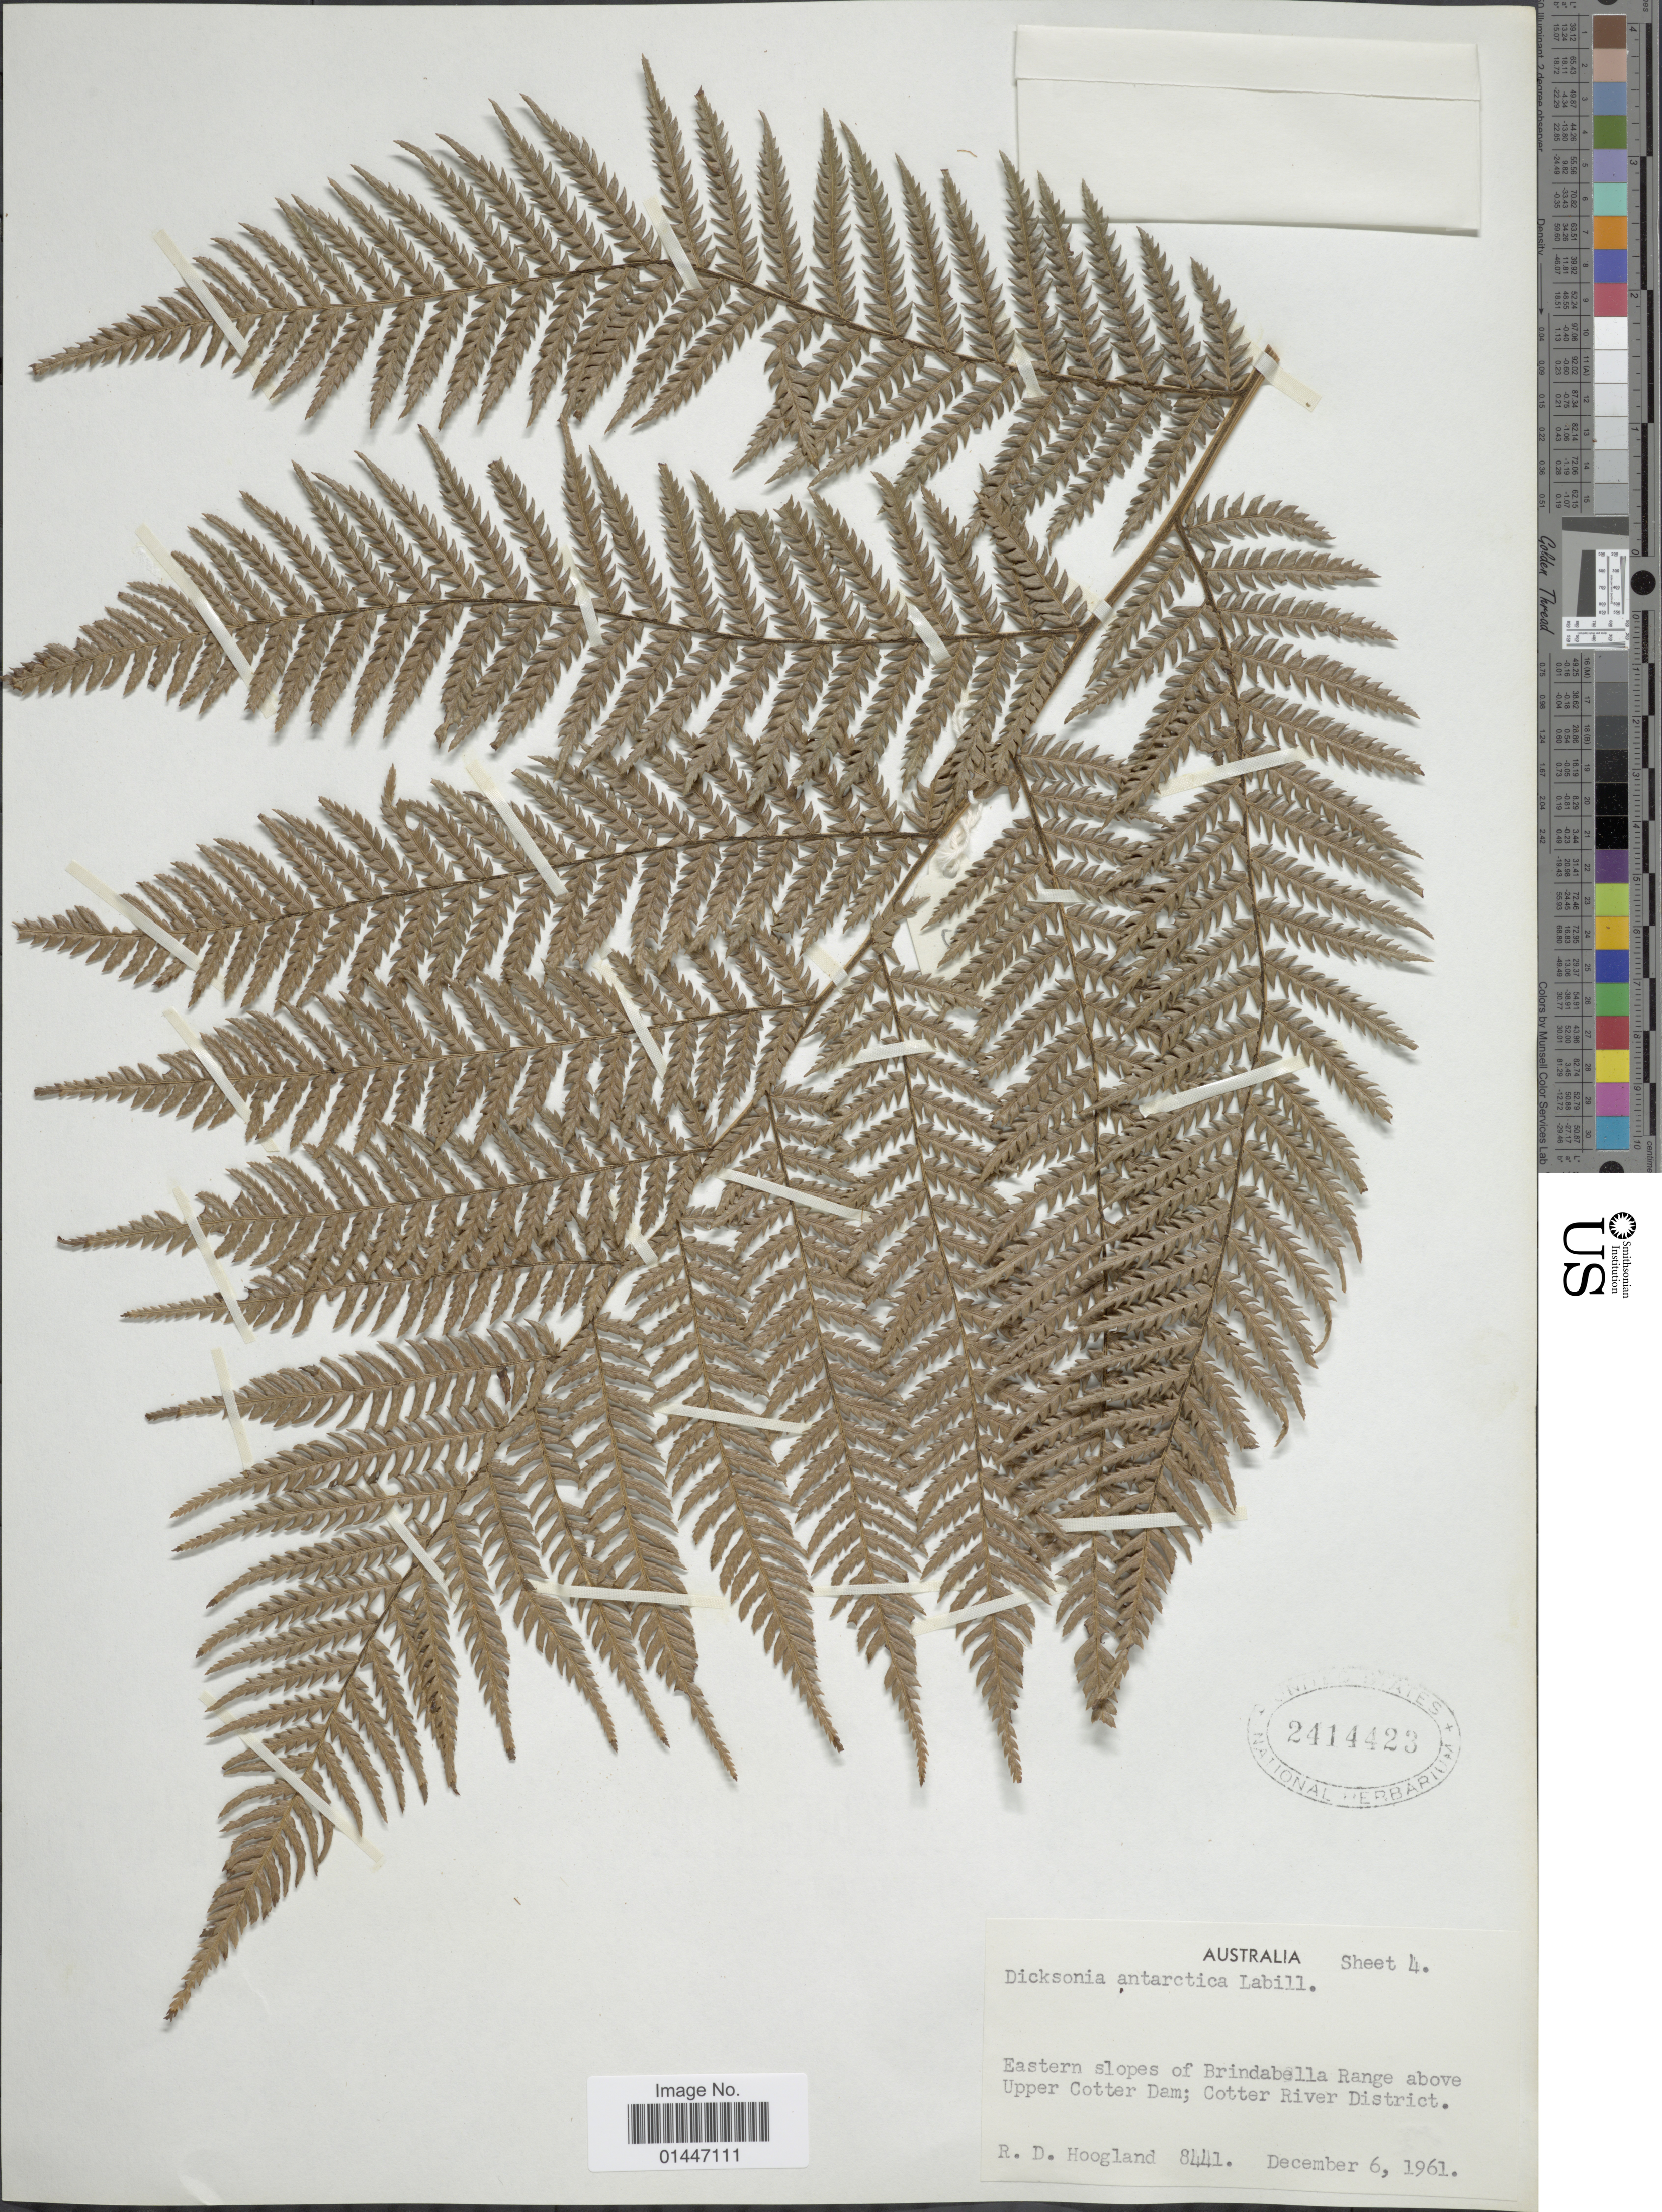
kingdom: Plantae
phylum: Tracheophyta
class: Polypodiopsida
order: Cyatheales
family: Dicksoniaceae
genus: Dicksonia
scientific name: Dicksonia antarctica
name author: Labill.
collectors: R. D. Hoogland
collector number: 8441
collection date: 1961-12-06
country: Australia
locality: Eastern slopes of Brindabella Range above Upper Cotter Dam; Cotter River District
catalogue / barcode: US 2414423